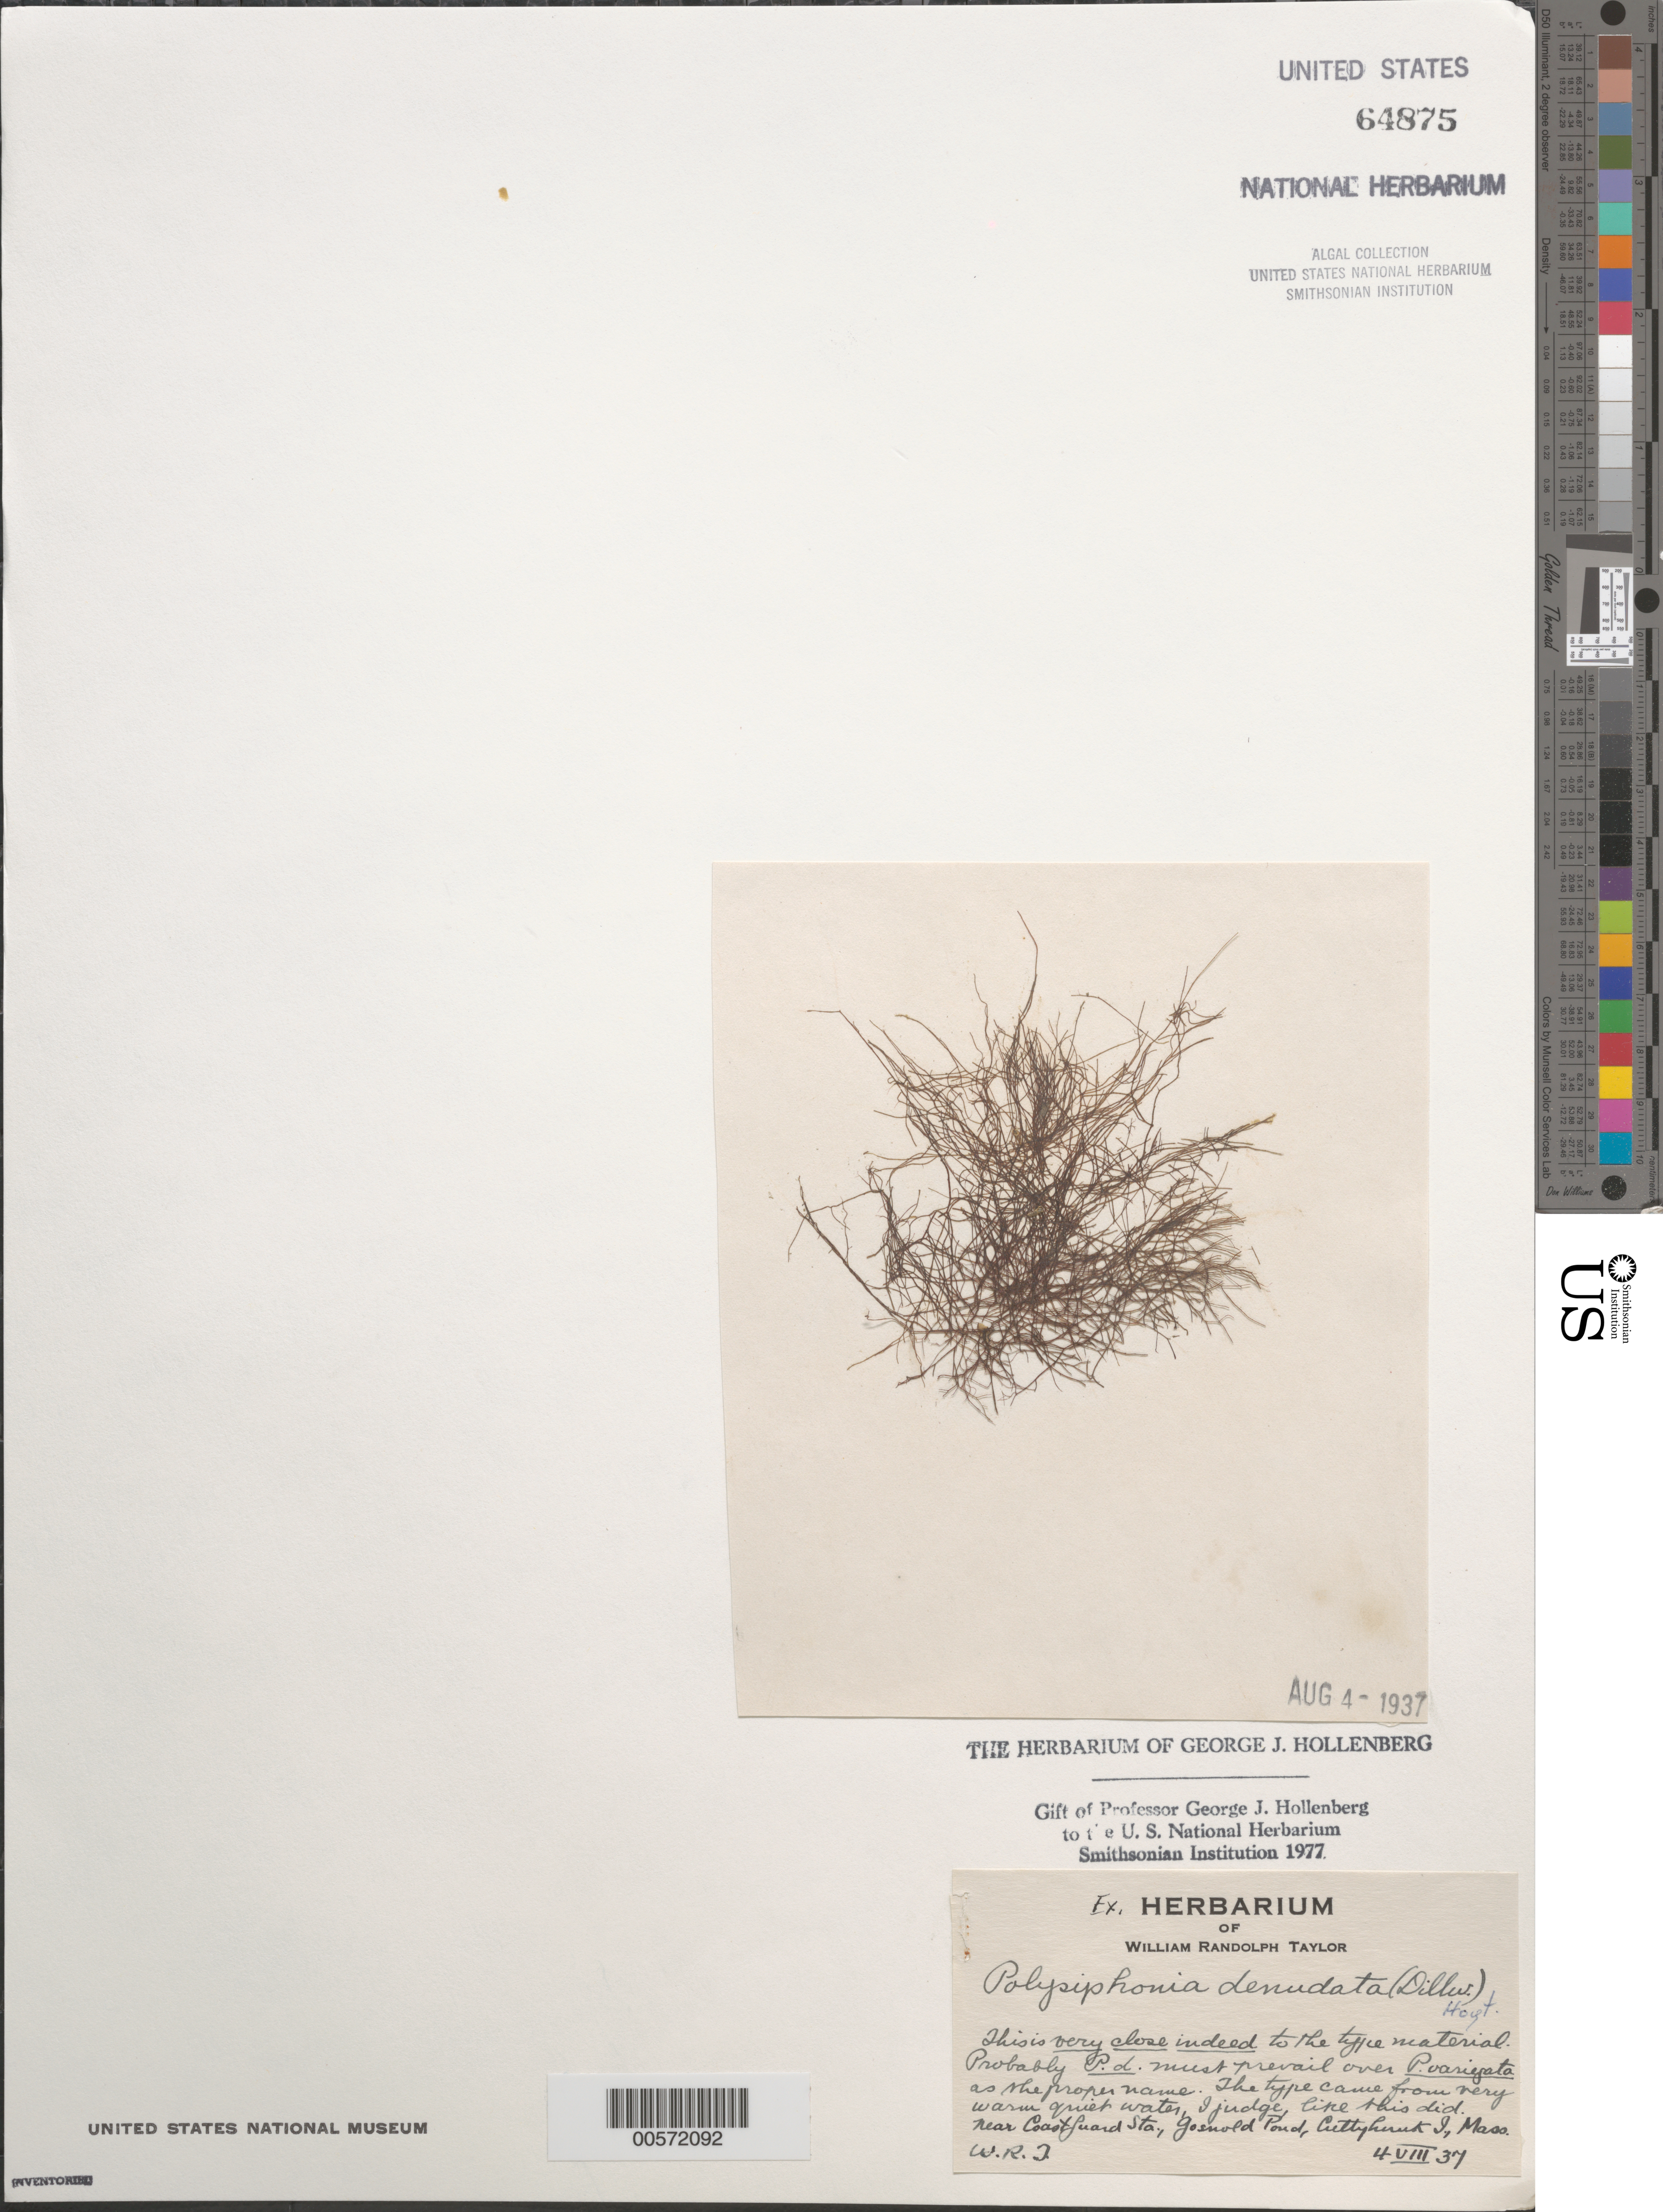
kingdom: Plantae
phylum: Rhodophyta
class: Florideophyceae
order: Ceramiales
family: Rhodomelaceae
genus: Carradoriella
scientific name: Carradoriella denudata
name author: (Dillwyn) Savoie & G.W. Saunders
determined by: Algae name updating Project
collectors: W. R. Taylor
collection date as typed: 04 Aug 1937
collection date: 1937-08-04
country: United States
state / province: Massachusetts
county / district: Dukes County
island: Cuttyhunk Island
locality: Near Coast Guard Station, Gosnold Pond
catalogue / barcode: US 64875